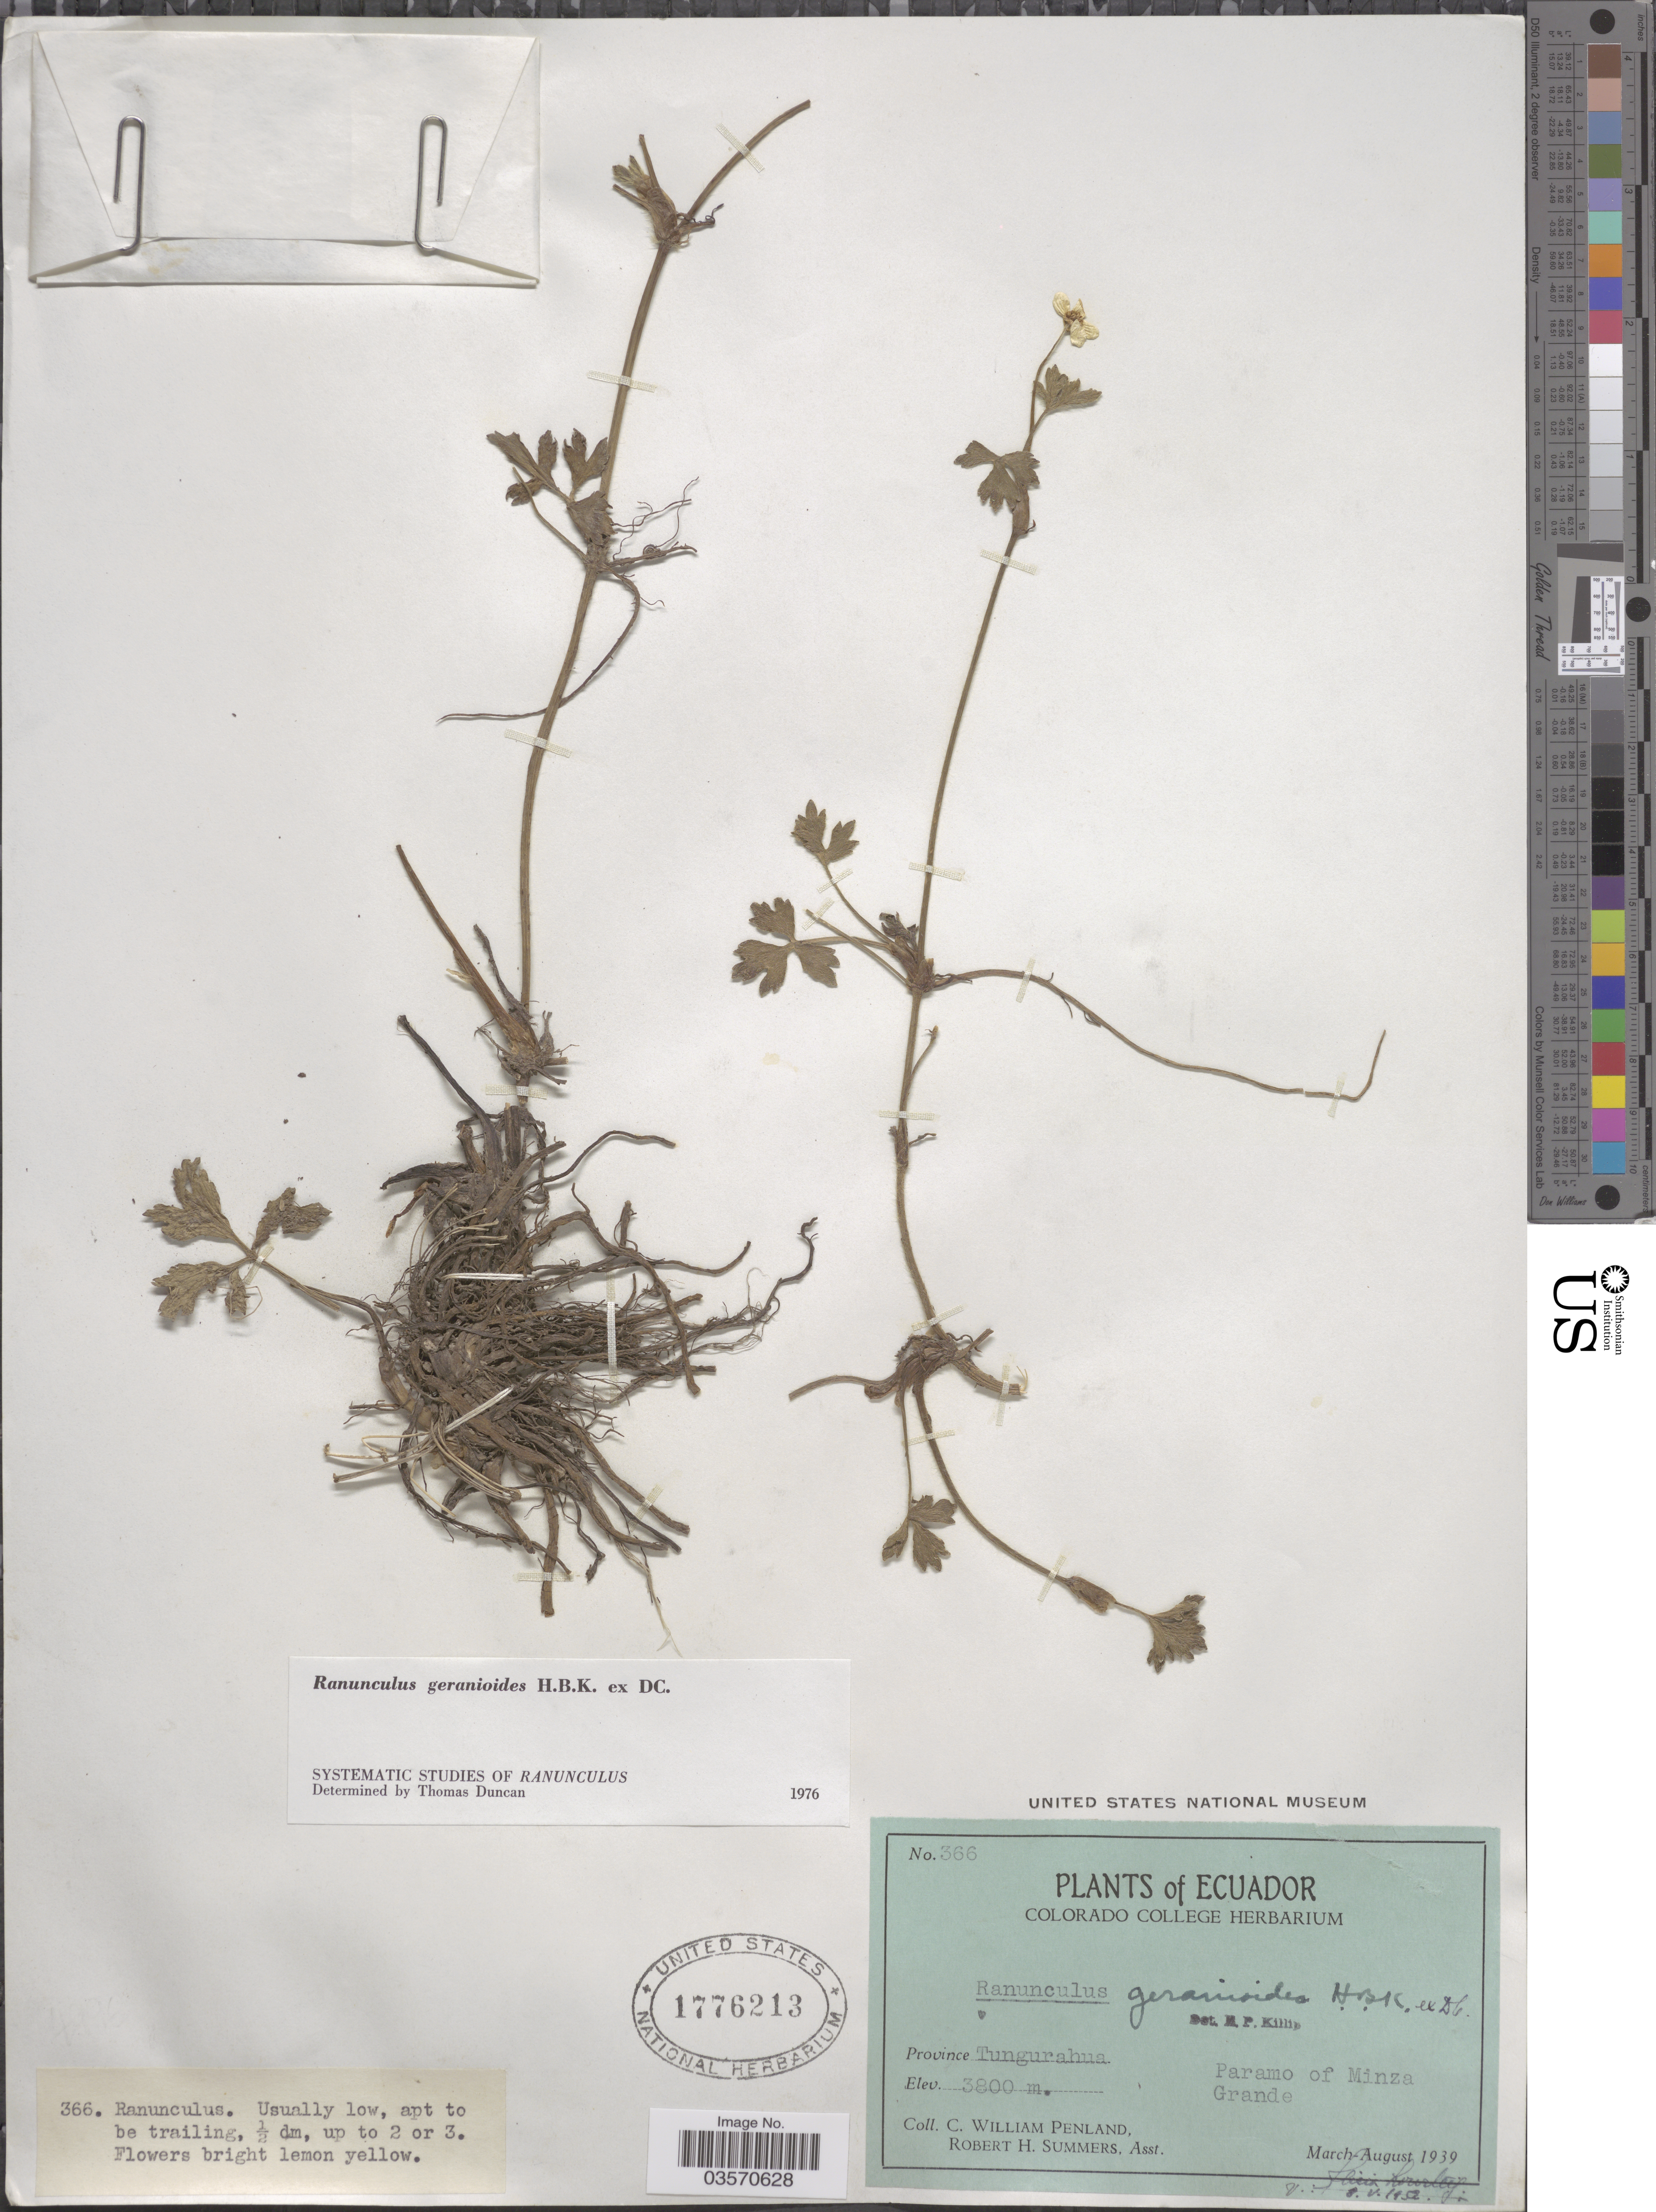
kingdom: Plantae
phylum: Tracheophyta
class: Magnoliopsida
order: Ranunculales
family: Ranunculaceae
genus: Ranunculus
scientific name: Ranunculus geranioides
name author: Humb. et al. ex DC.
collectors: C. W. Penland & R. Summers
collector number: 366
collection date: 1939-03/1939-08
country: Ecuador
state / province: Tungurahua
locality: Paramo of Minza, Grande.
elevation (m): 3800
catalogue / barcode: US 1776213